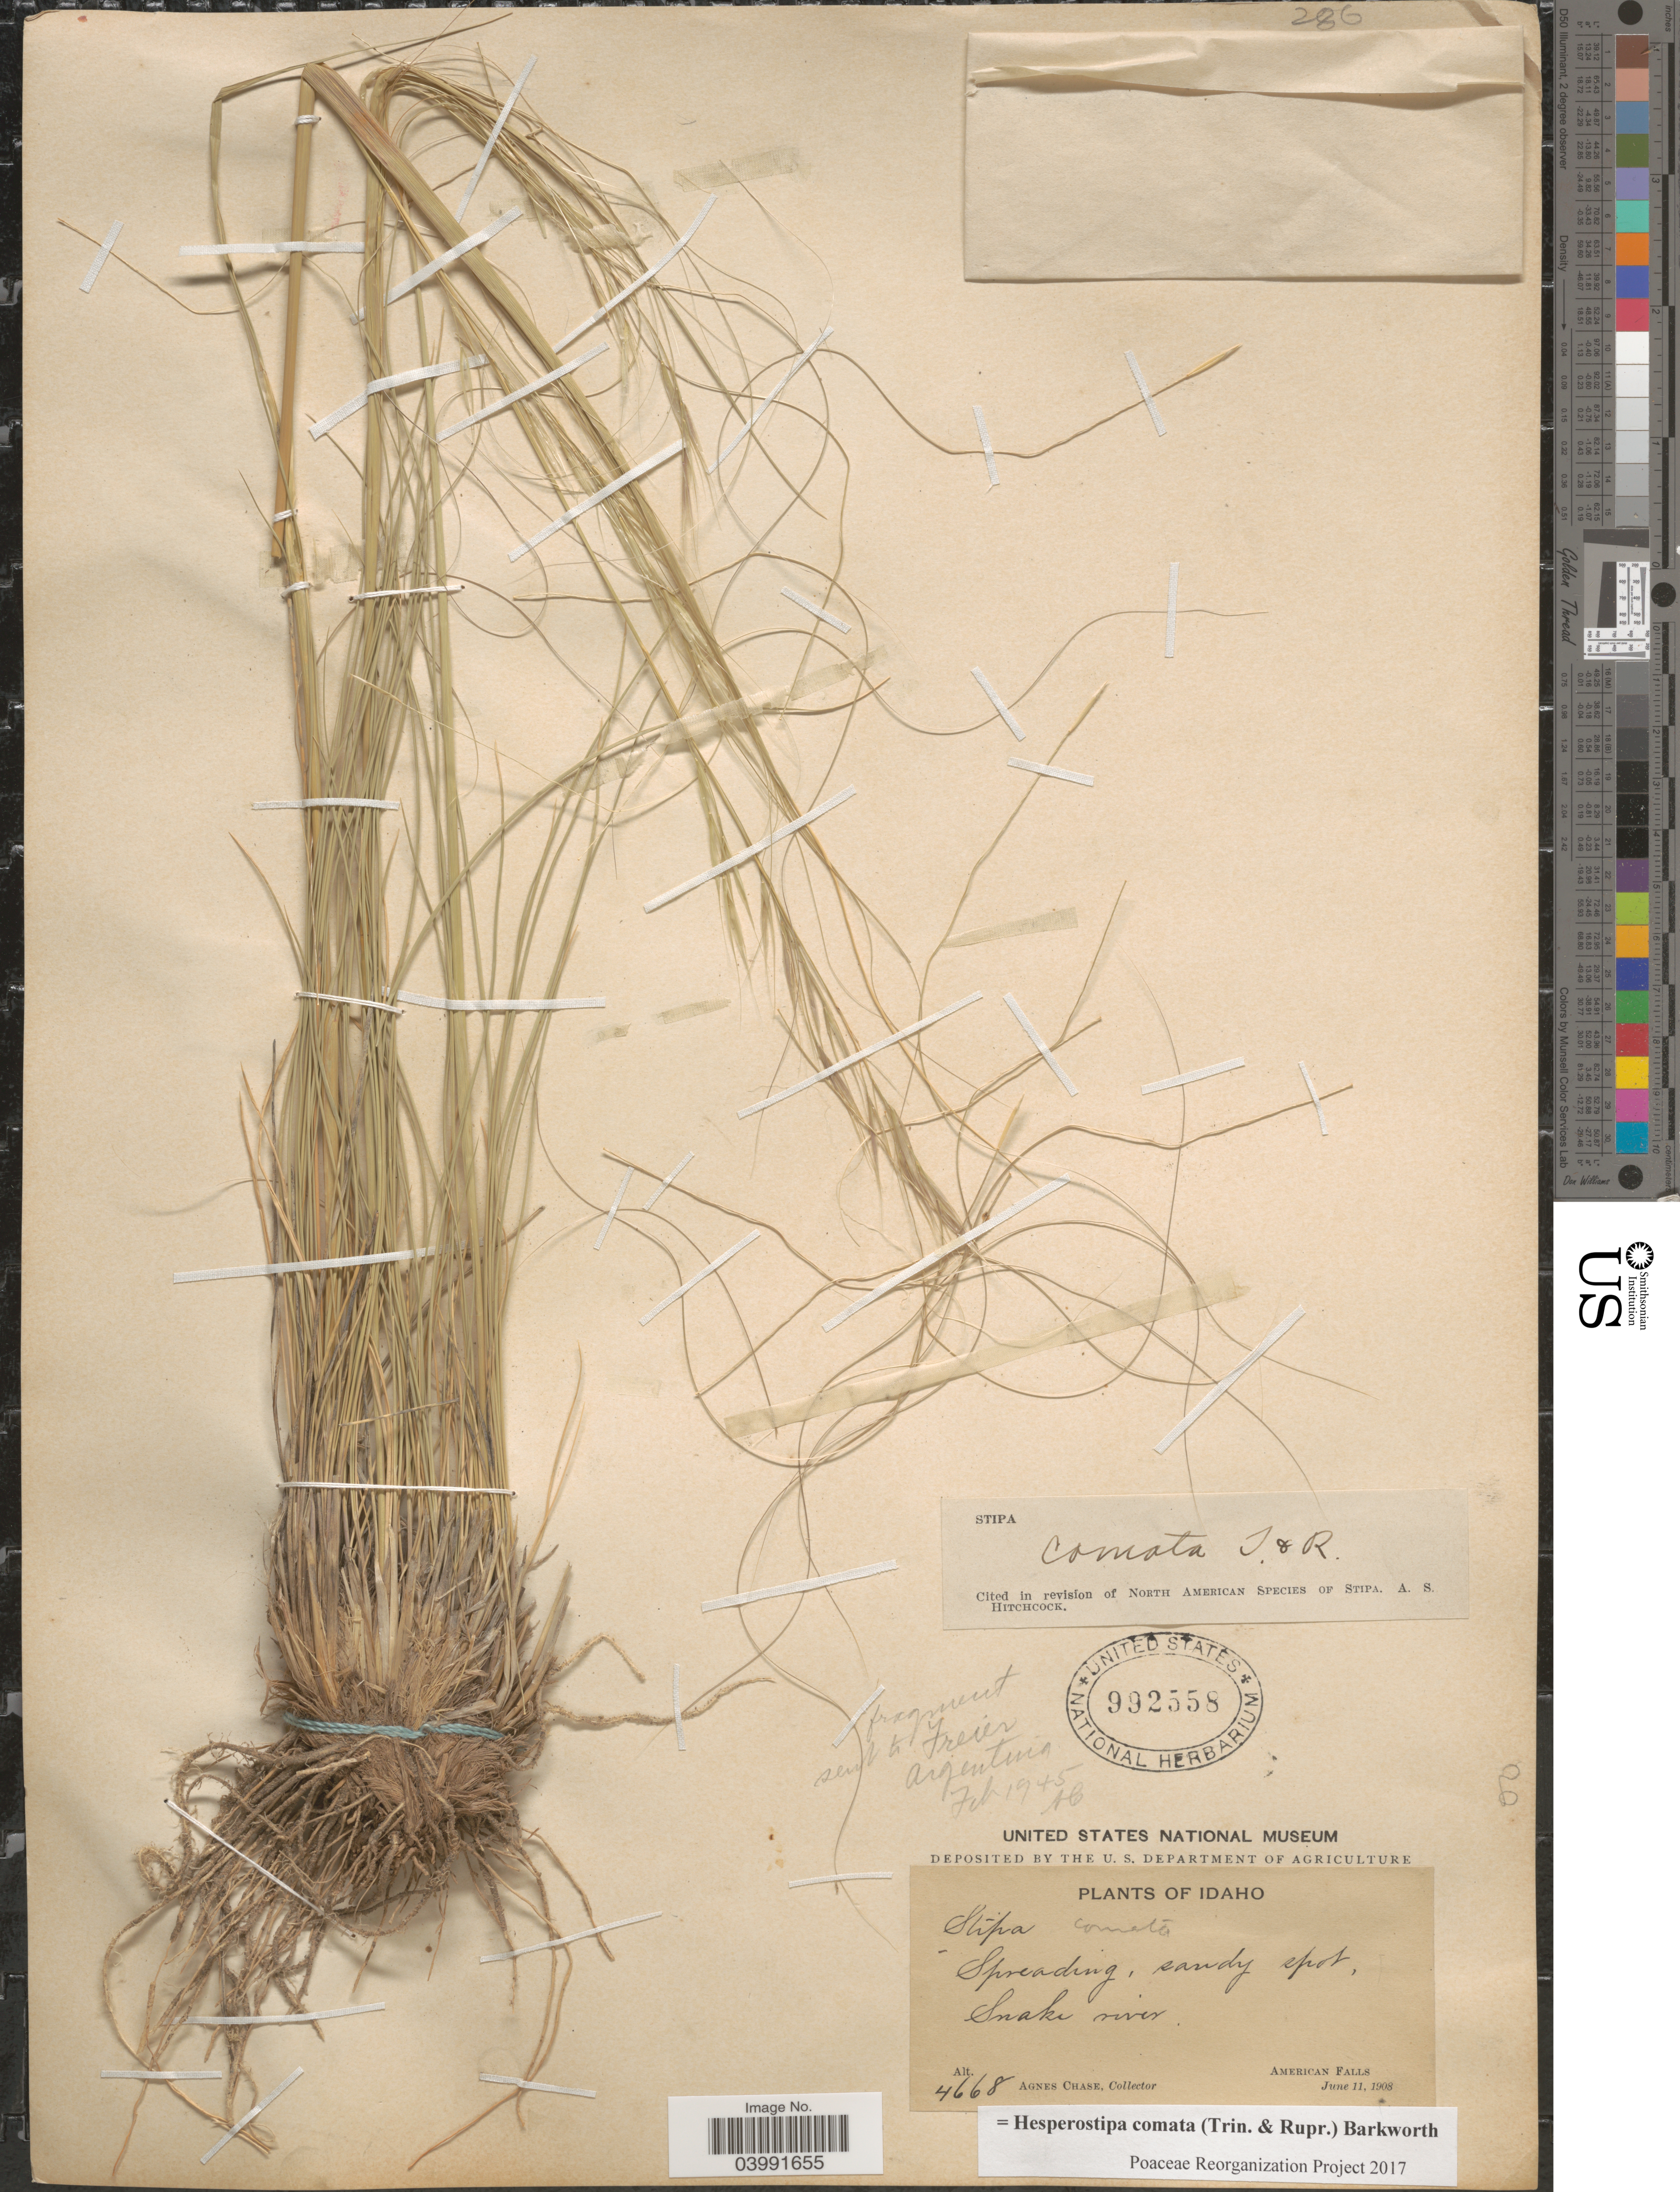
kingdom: Plantae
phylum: Tracheophyta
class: Liliopsida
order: Poales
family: Poaceae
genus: Hesperostipa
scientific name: Hesperostipa comata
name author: (Trin. & Rupr.) Barkworth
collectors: A. Chase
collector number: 4668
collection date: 1908-06-11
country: United States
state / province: Idaho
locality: Snake river. American Falls.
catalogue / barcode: US 992558